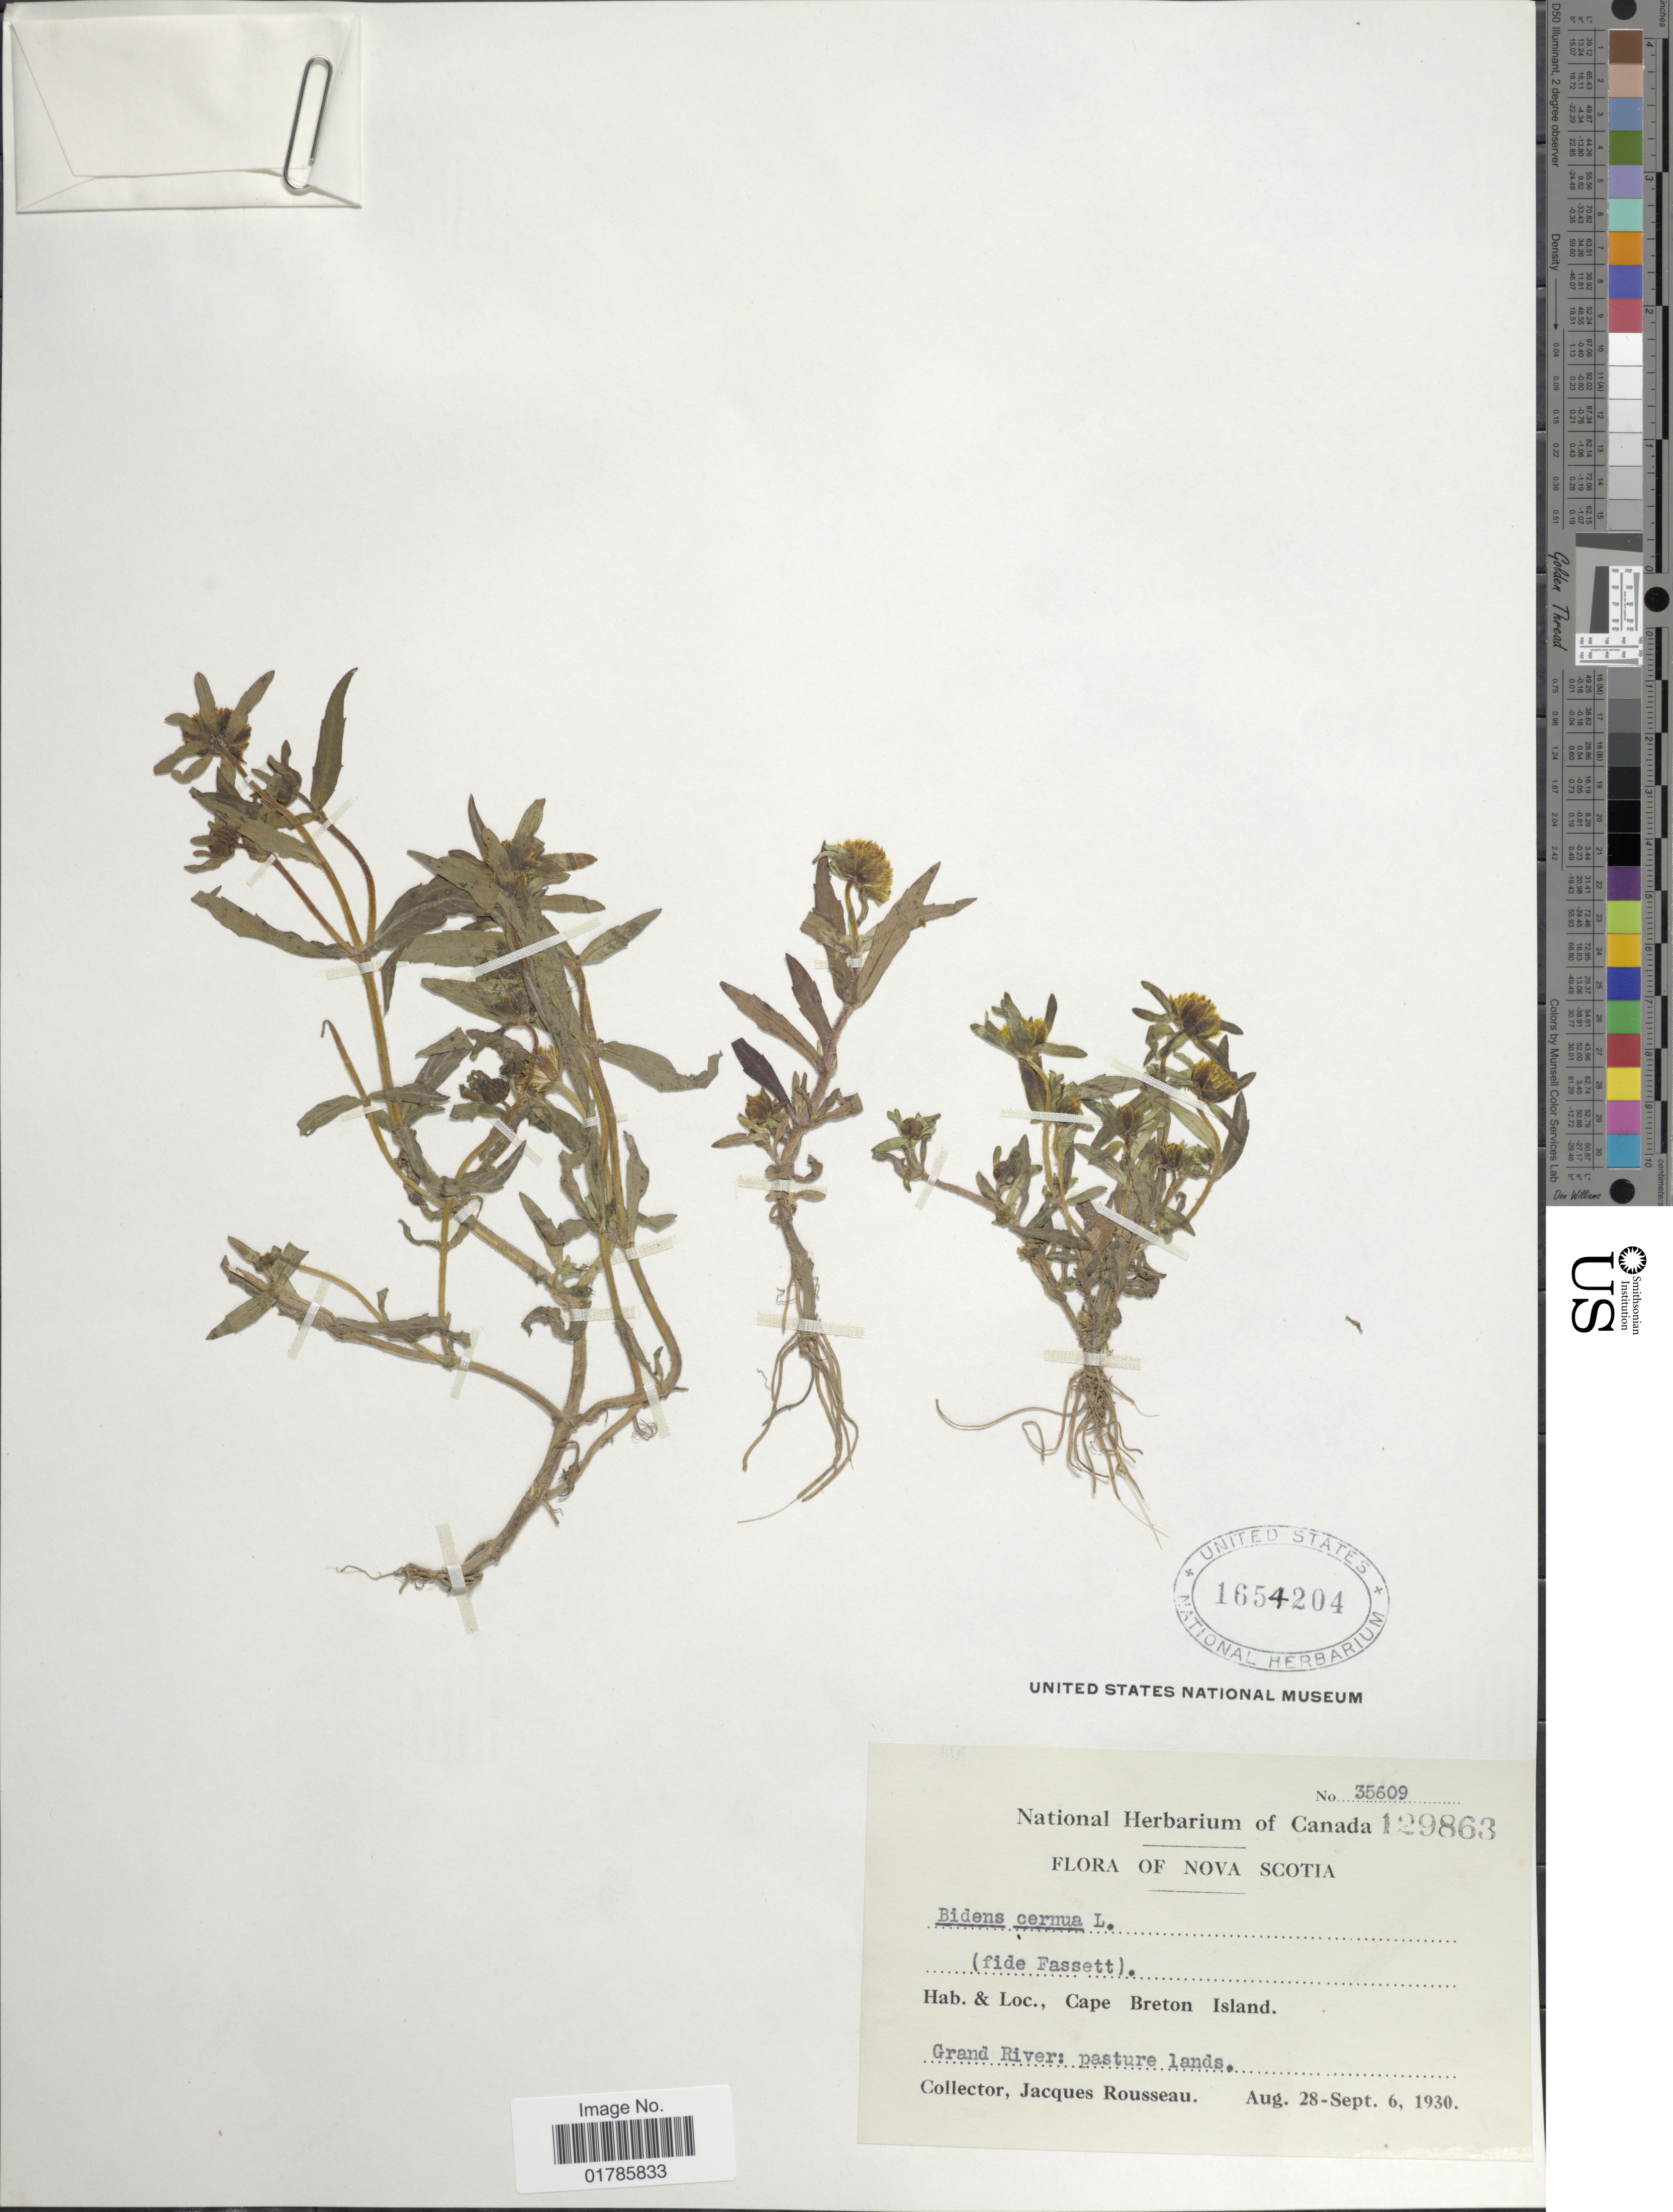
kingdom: Plantae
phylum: Tracheophyta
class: Magnoliopsida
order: Asterales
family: Asteraceae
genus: Bidens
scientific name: Bidens cernua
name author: L.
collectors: J. Rousseau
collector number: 35609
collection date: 1930-08-28/1930-09-06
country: Canada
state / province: Nova Scotia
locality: Cape Breton Island, Grand River: pasture lands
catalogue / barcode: US 1654204